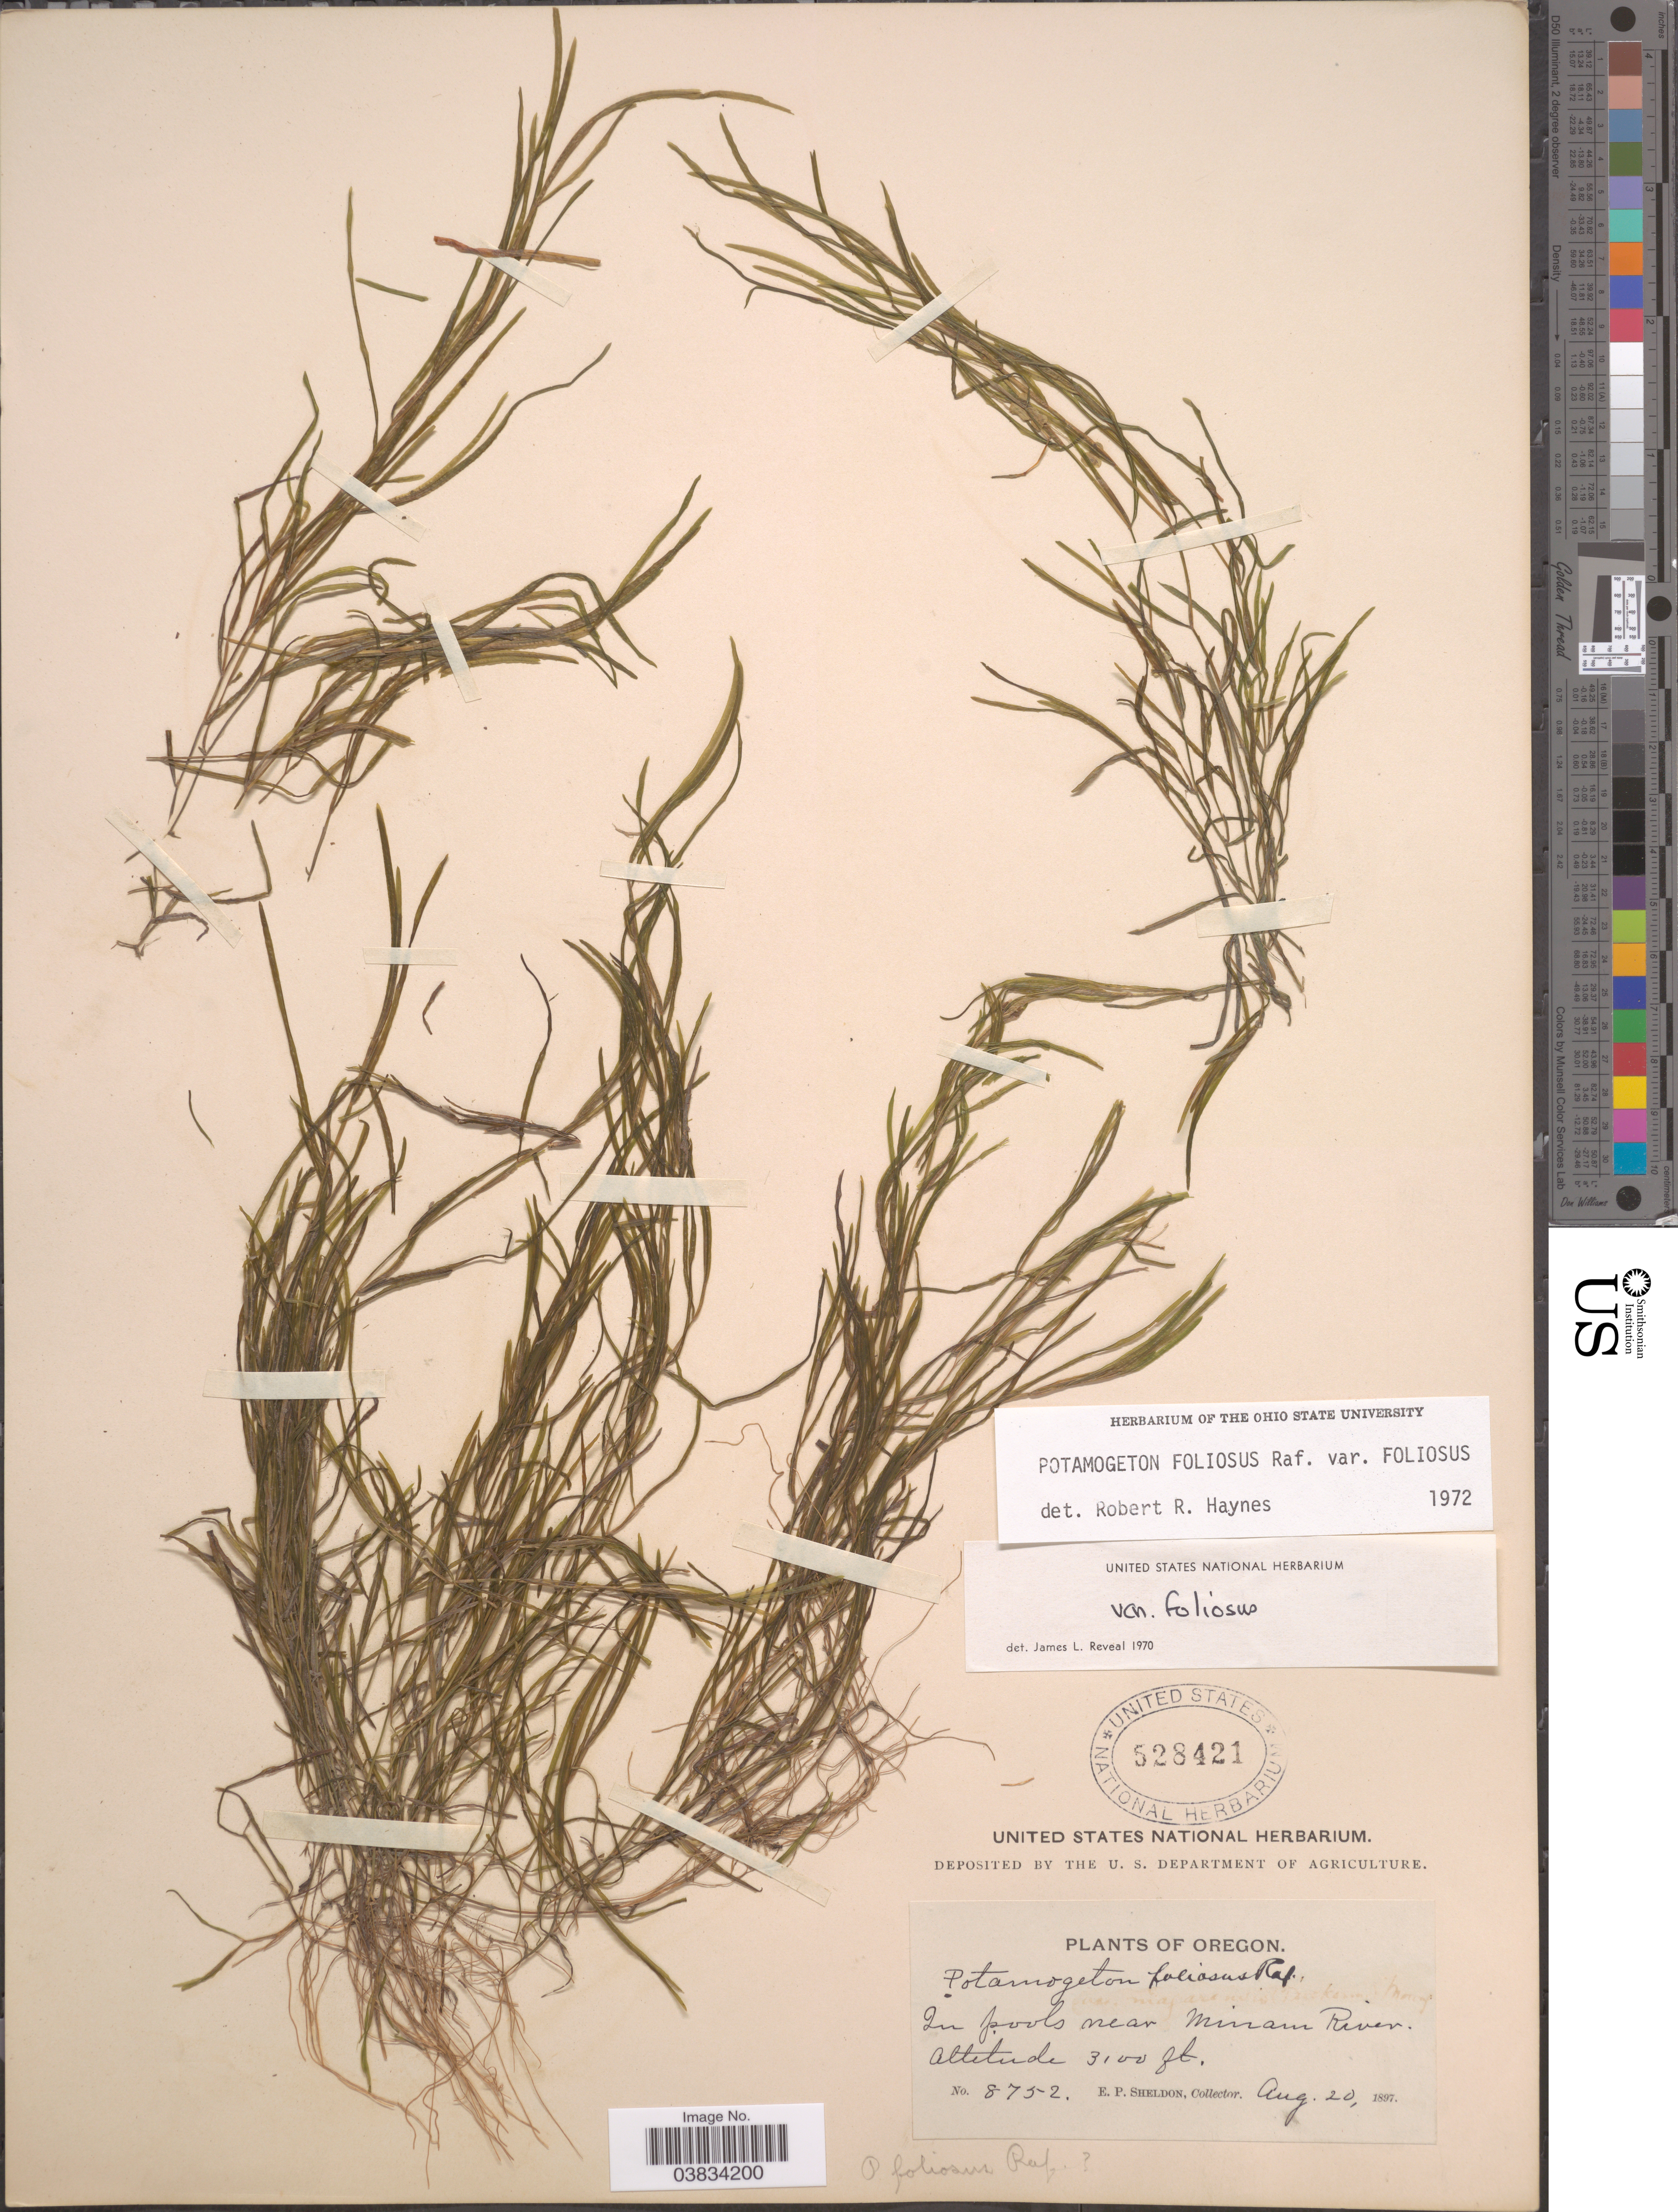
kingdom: Plantae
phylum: Tracheophyta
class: Liliopsida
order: Alismatales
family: Potamogetonaceae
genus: Potamogeton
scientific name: Potamogeton foliosus var. foliosus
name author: Raf.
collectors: E. P. Sheldon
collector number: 8752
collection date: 1897-08-20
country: United States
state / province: Oregon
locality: In pools near Miriam River.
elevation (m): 945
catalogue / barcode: US 528421